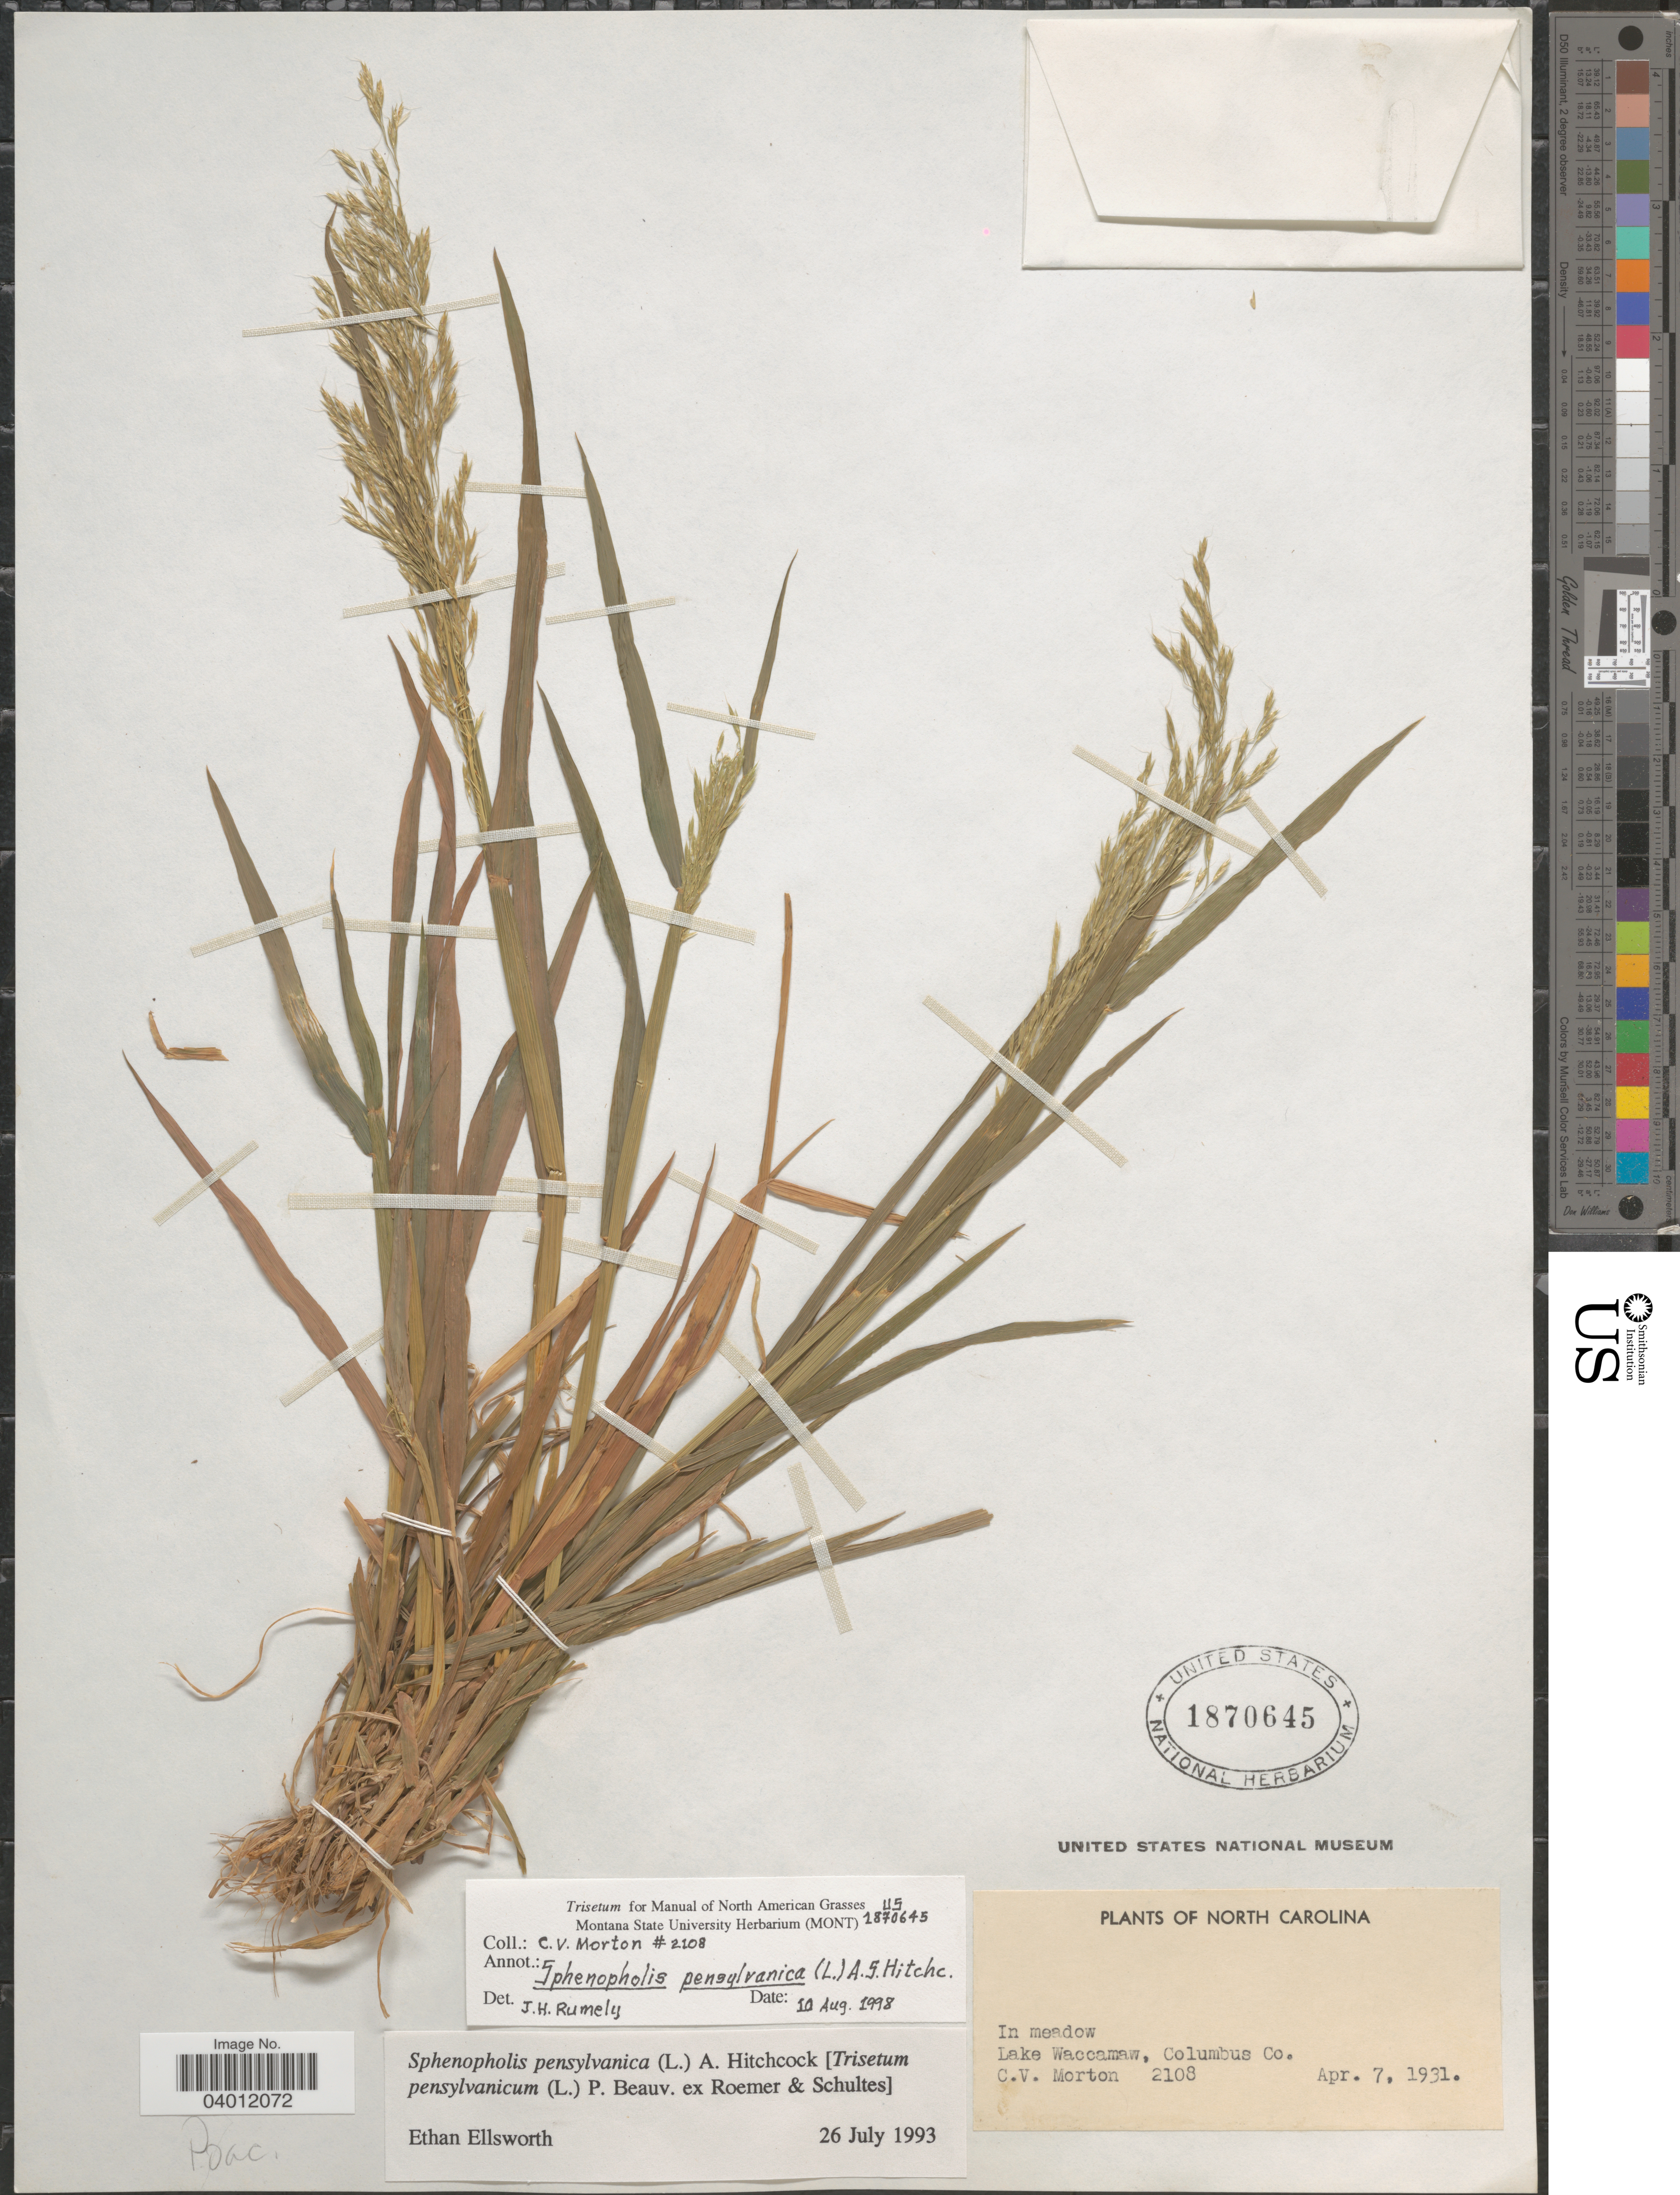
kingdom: Plantae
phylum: Tracheophyta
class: Liliopsida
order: Poales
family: Poaceae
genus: Sphenopholis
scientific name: Sphenopholis pensylvanica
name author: (L.) Hitchc.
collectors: C. V. Morton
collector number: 2108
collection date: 1931-04-07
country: United States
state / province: North Carolina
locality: In meadow. Lake Waccamaw, Columbus Co.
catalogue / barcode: US 1870645